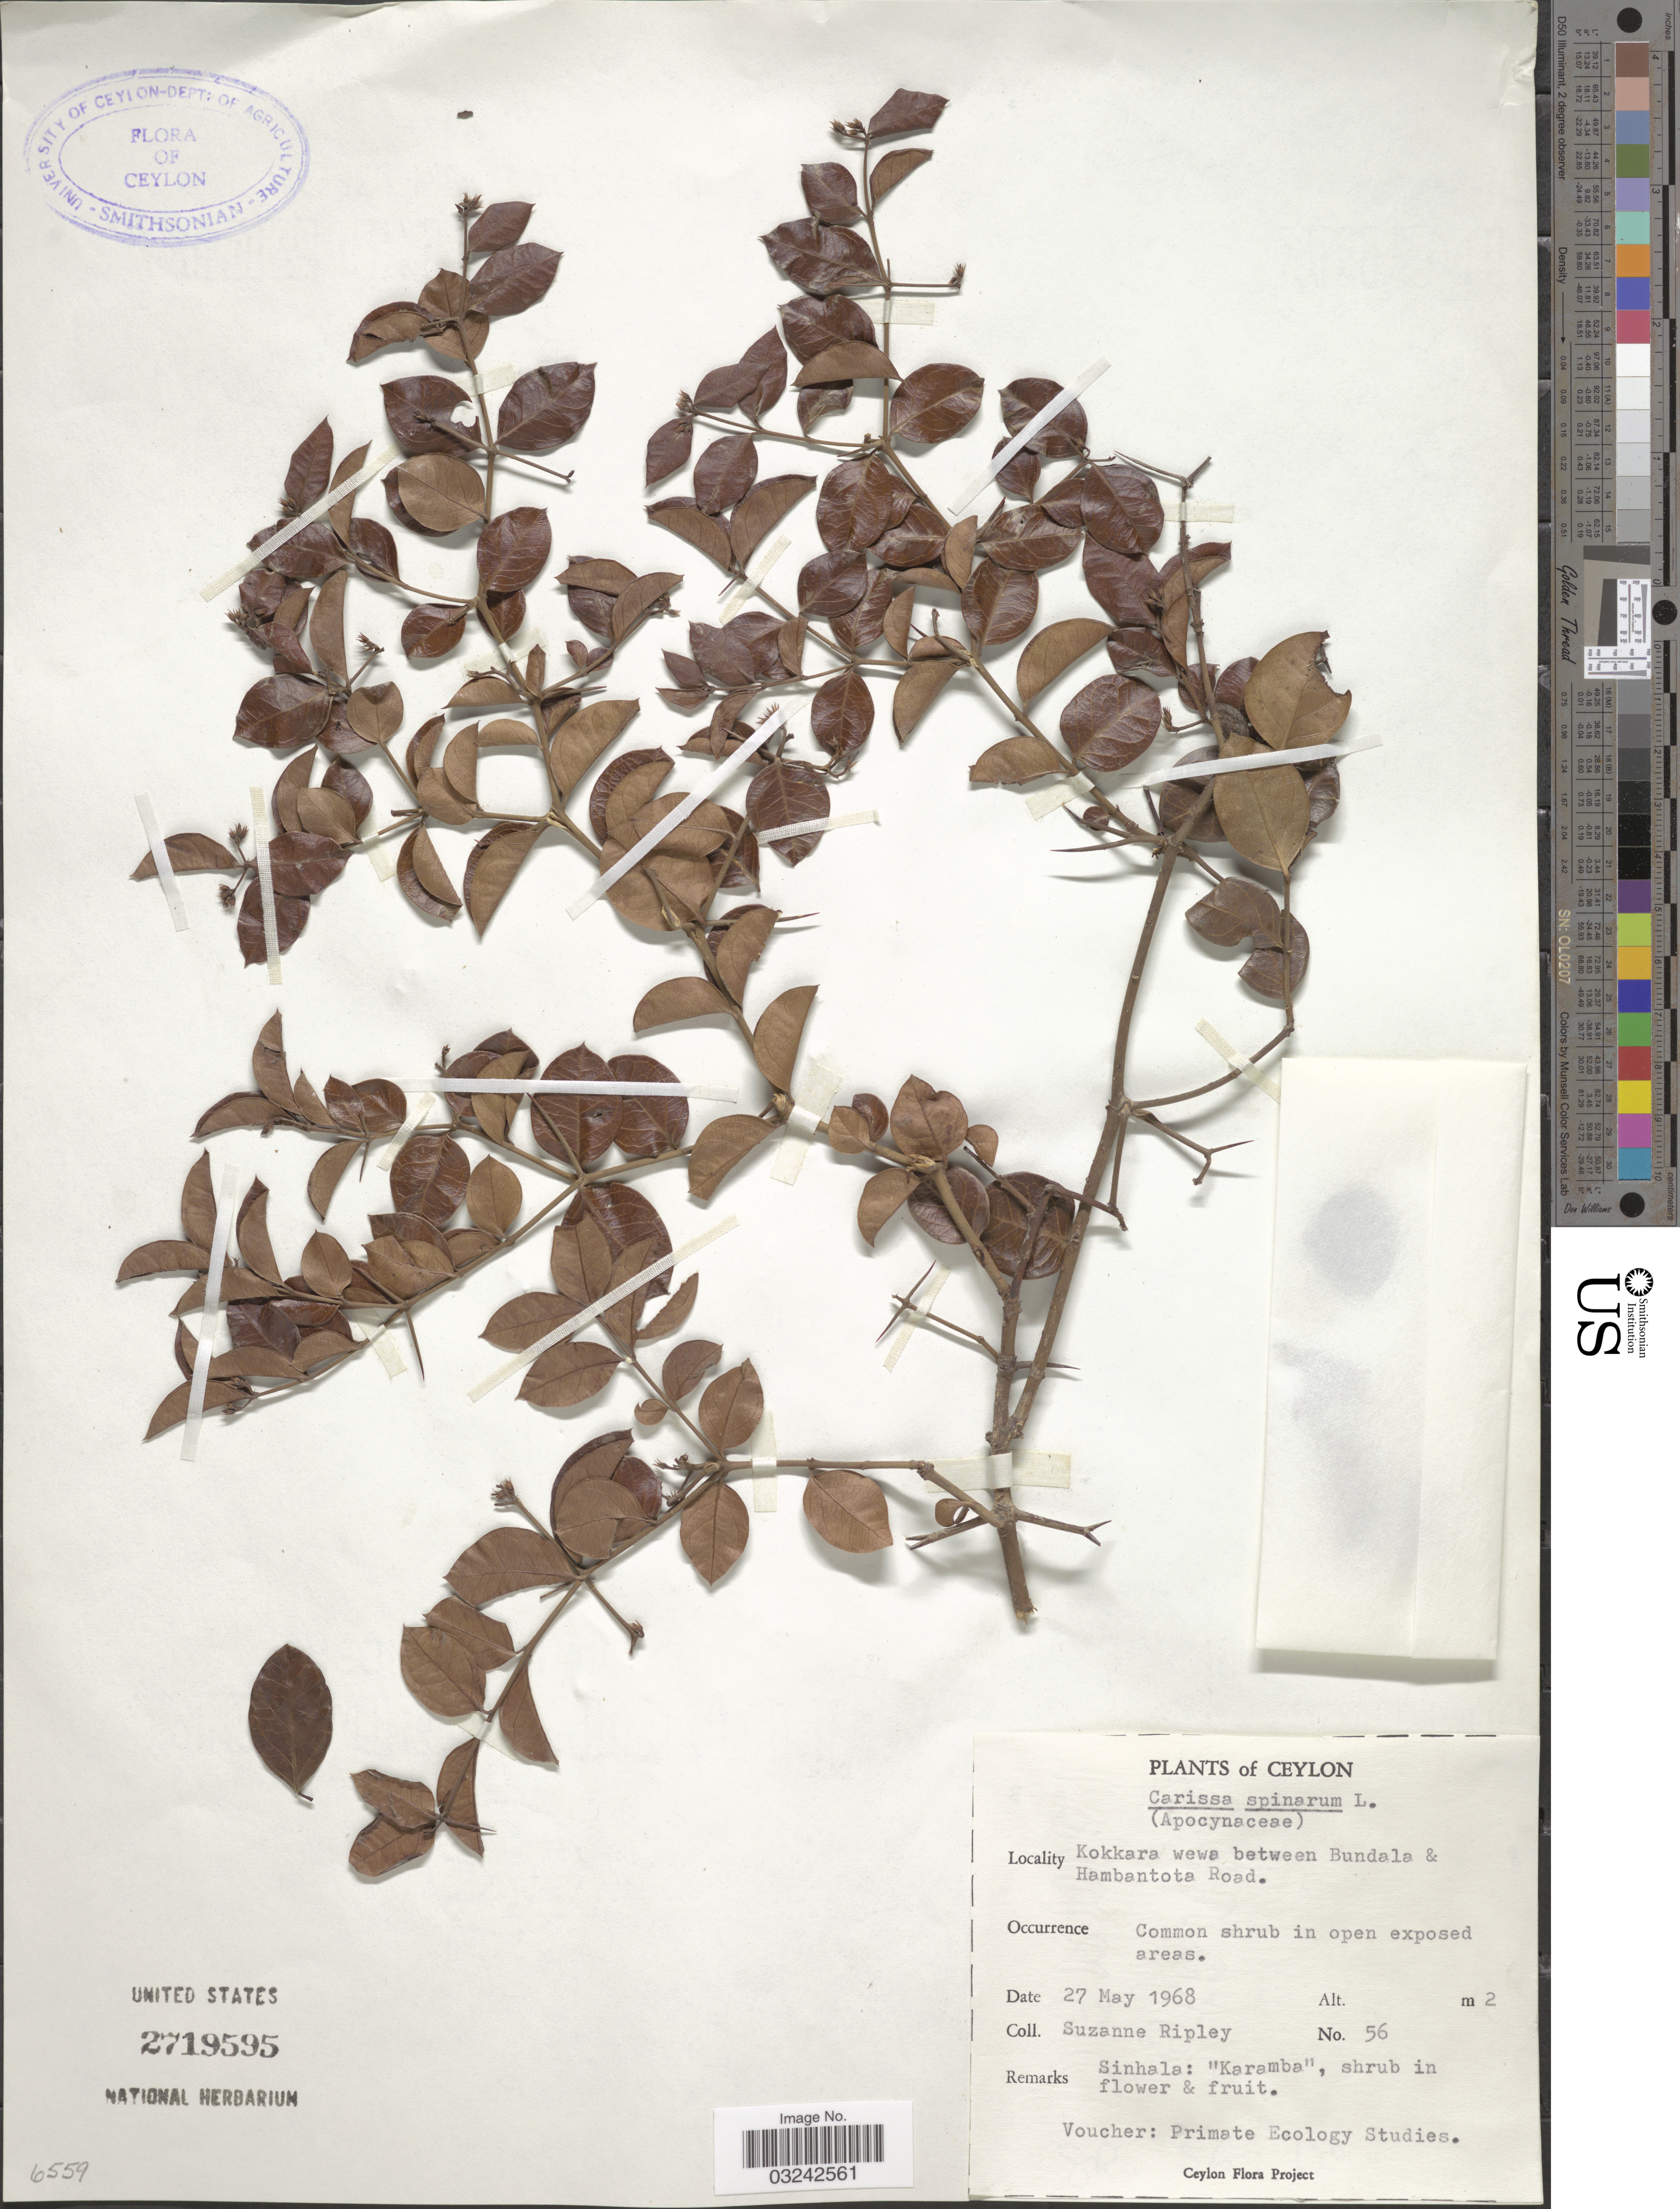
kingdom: Plantae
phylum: Tracheophyta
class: Magnoliopsida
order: Gentianales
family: Apocynaceae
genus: Carissa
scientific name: Carissa spinarum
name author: L.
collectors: S. Ripley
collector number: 56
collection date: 1968-05-27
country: Sri Lanka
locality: Ceylon. Kokkara wewa between Bundala & Hambatota Road.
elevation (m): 2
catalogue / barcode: US 2719595